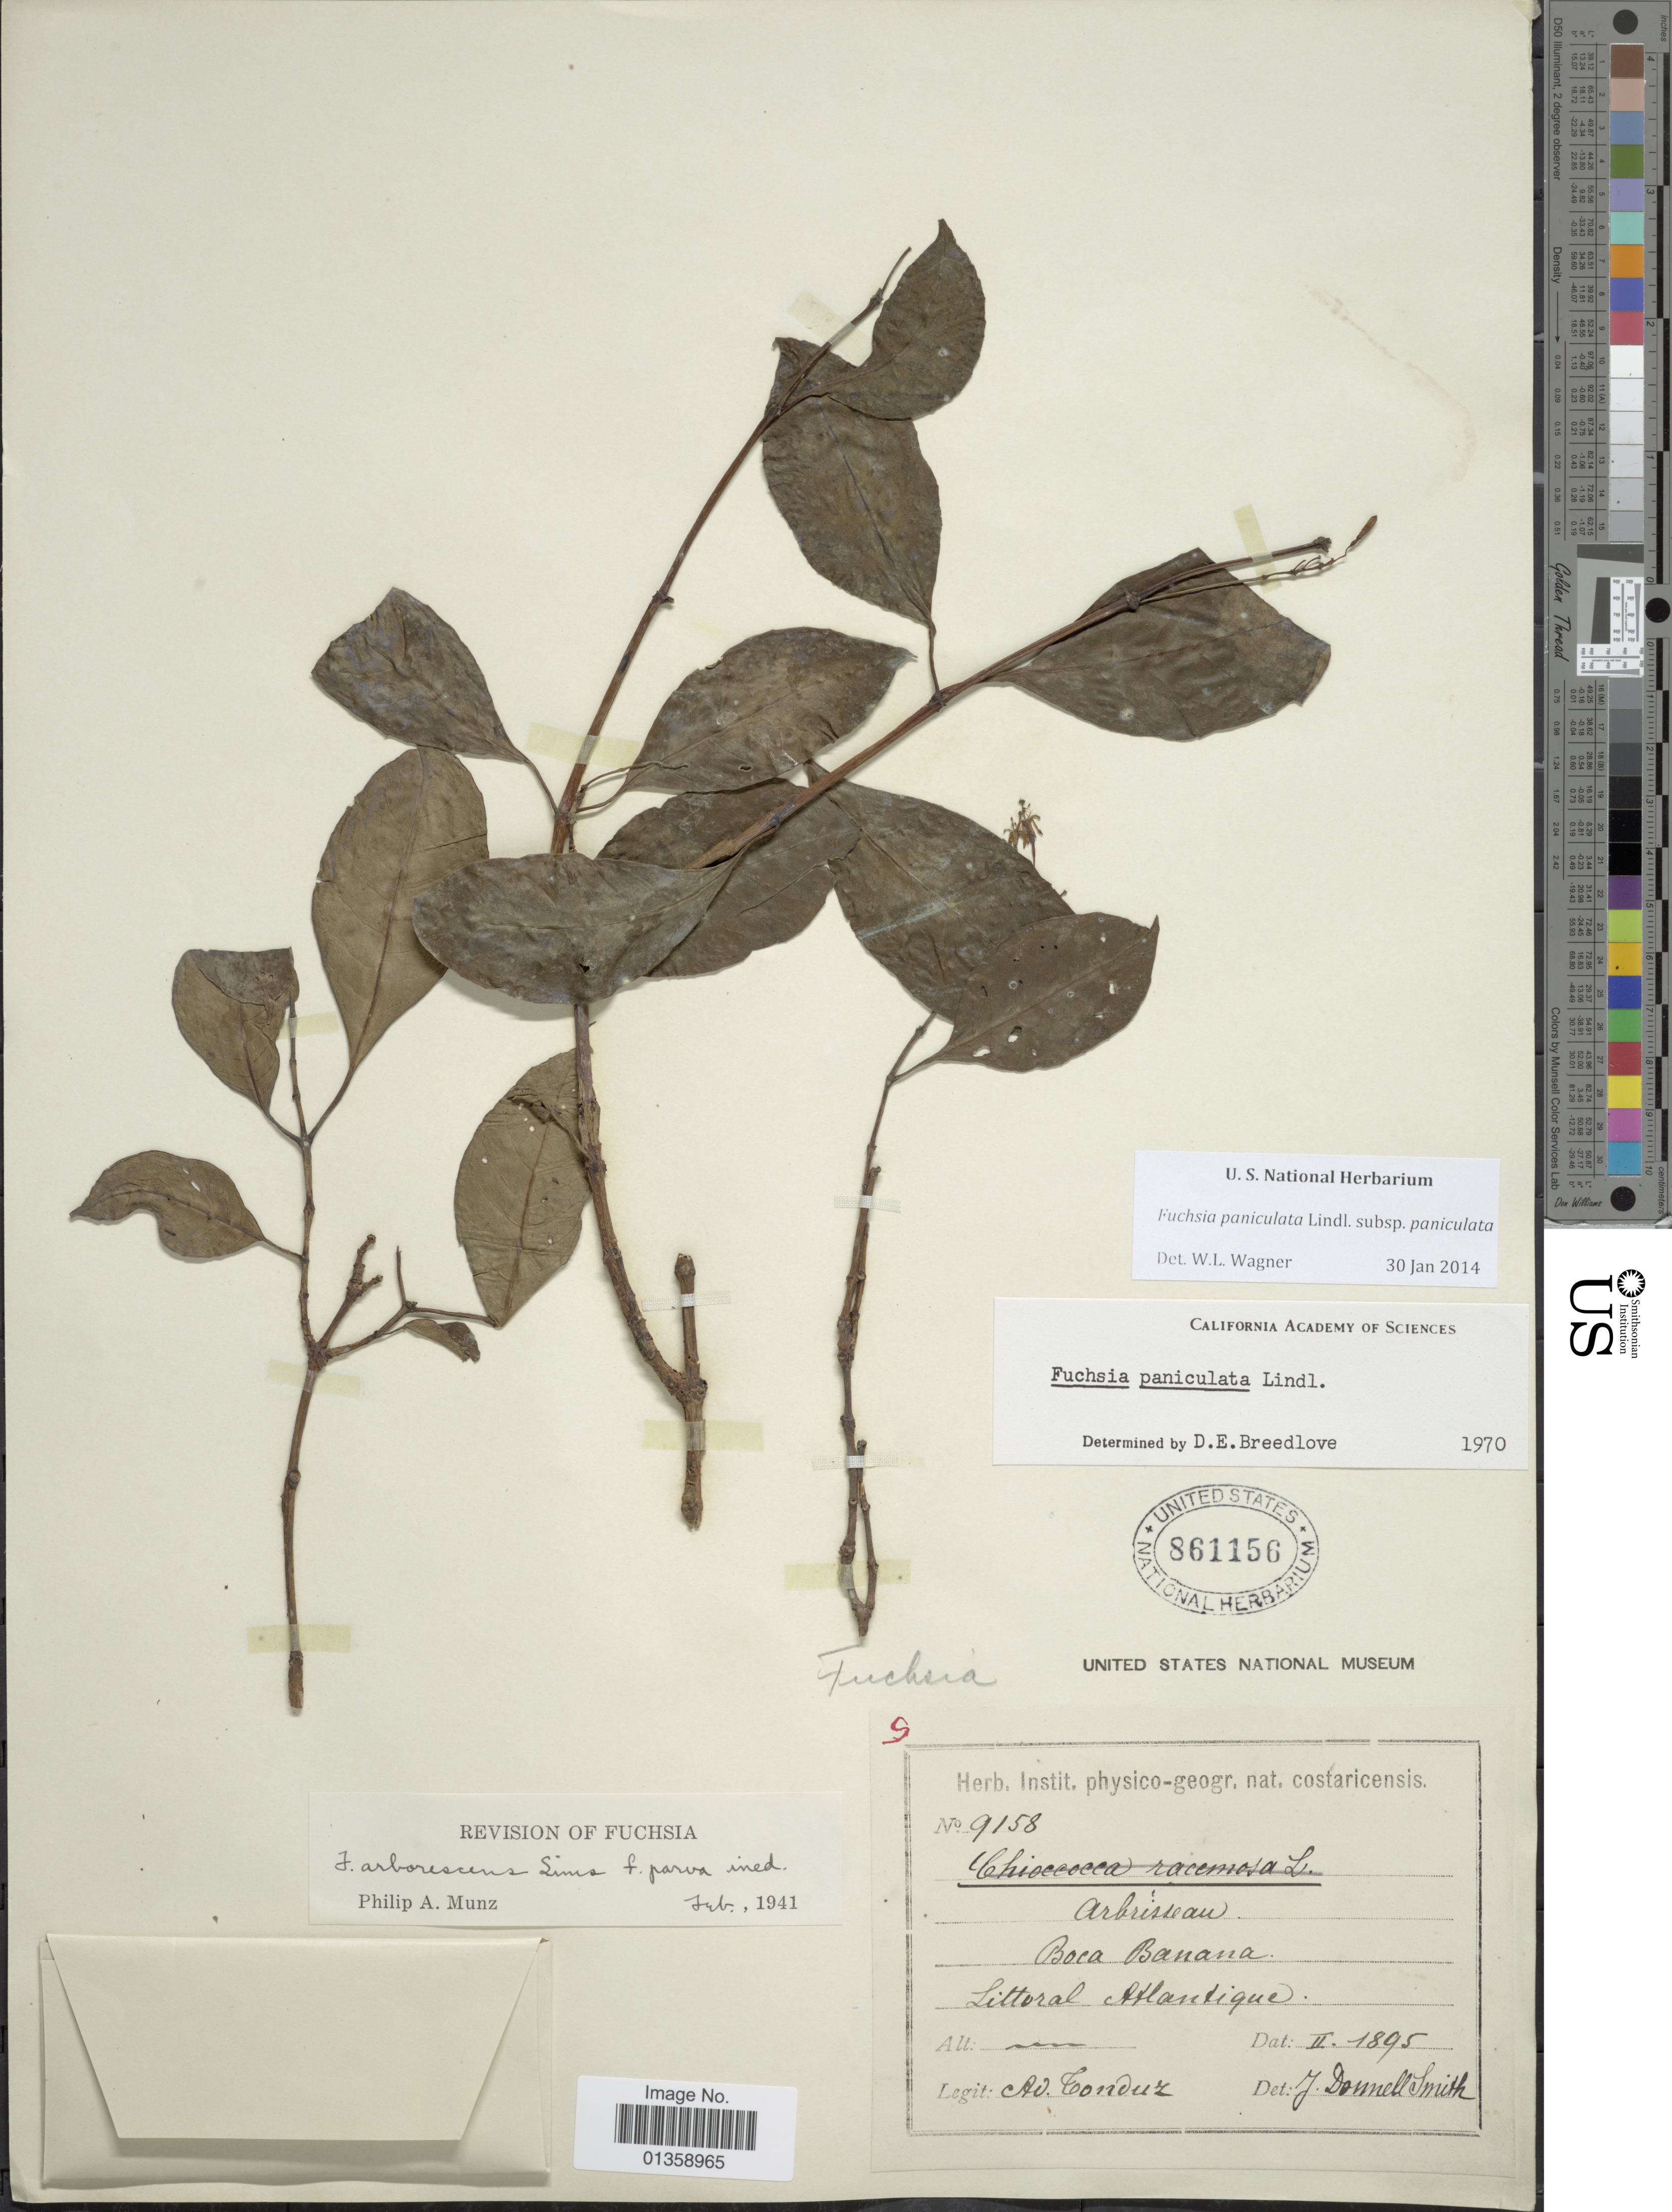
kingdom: Plantae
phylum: Tracheophyta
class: Magnoliopsida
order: Myrtales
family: Onagraceae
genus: Fuchsia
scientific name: Fuchsia paniculata subsp. paniculata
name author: Lindl.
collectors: A. Tonduz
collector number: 9158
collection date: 1895-02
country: Costa Rica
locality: Boca Banana, Littoral Atlantique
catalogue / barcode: US 861156